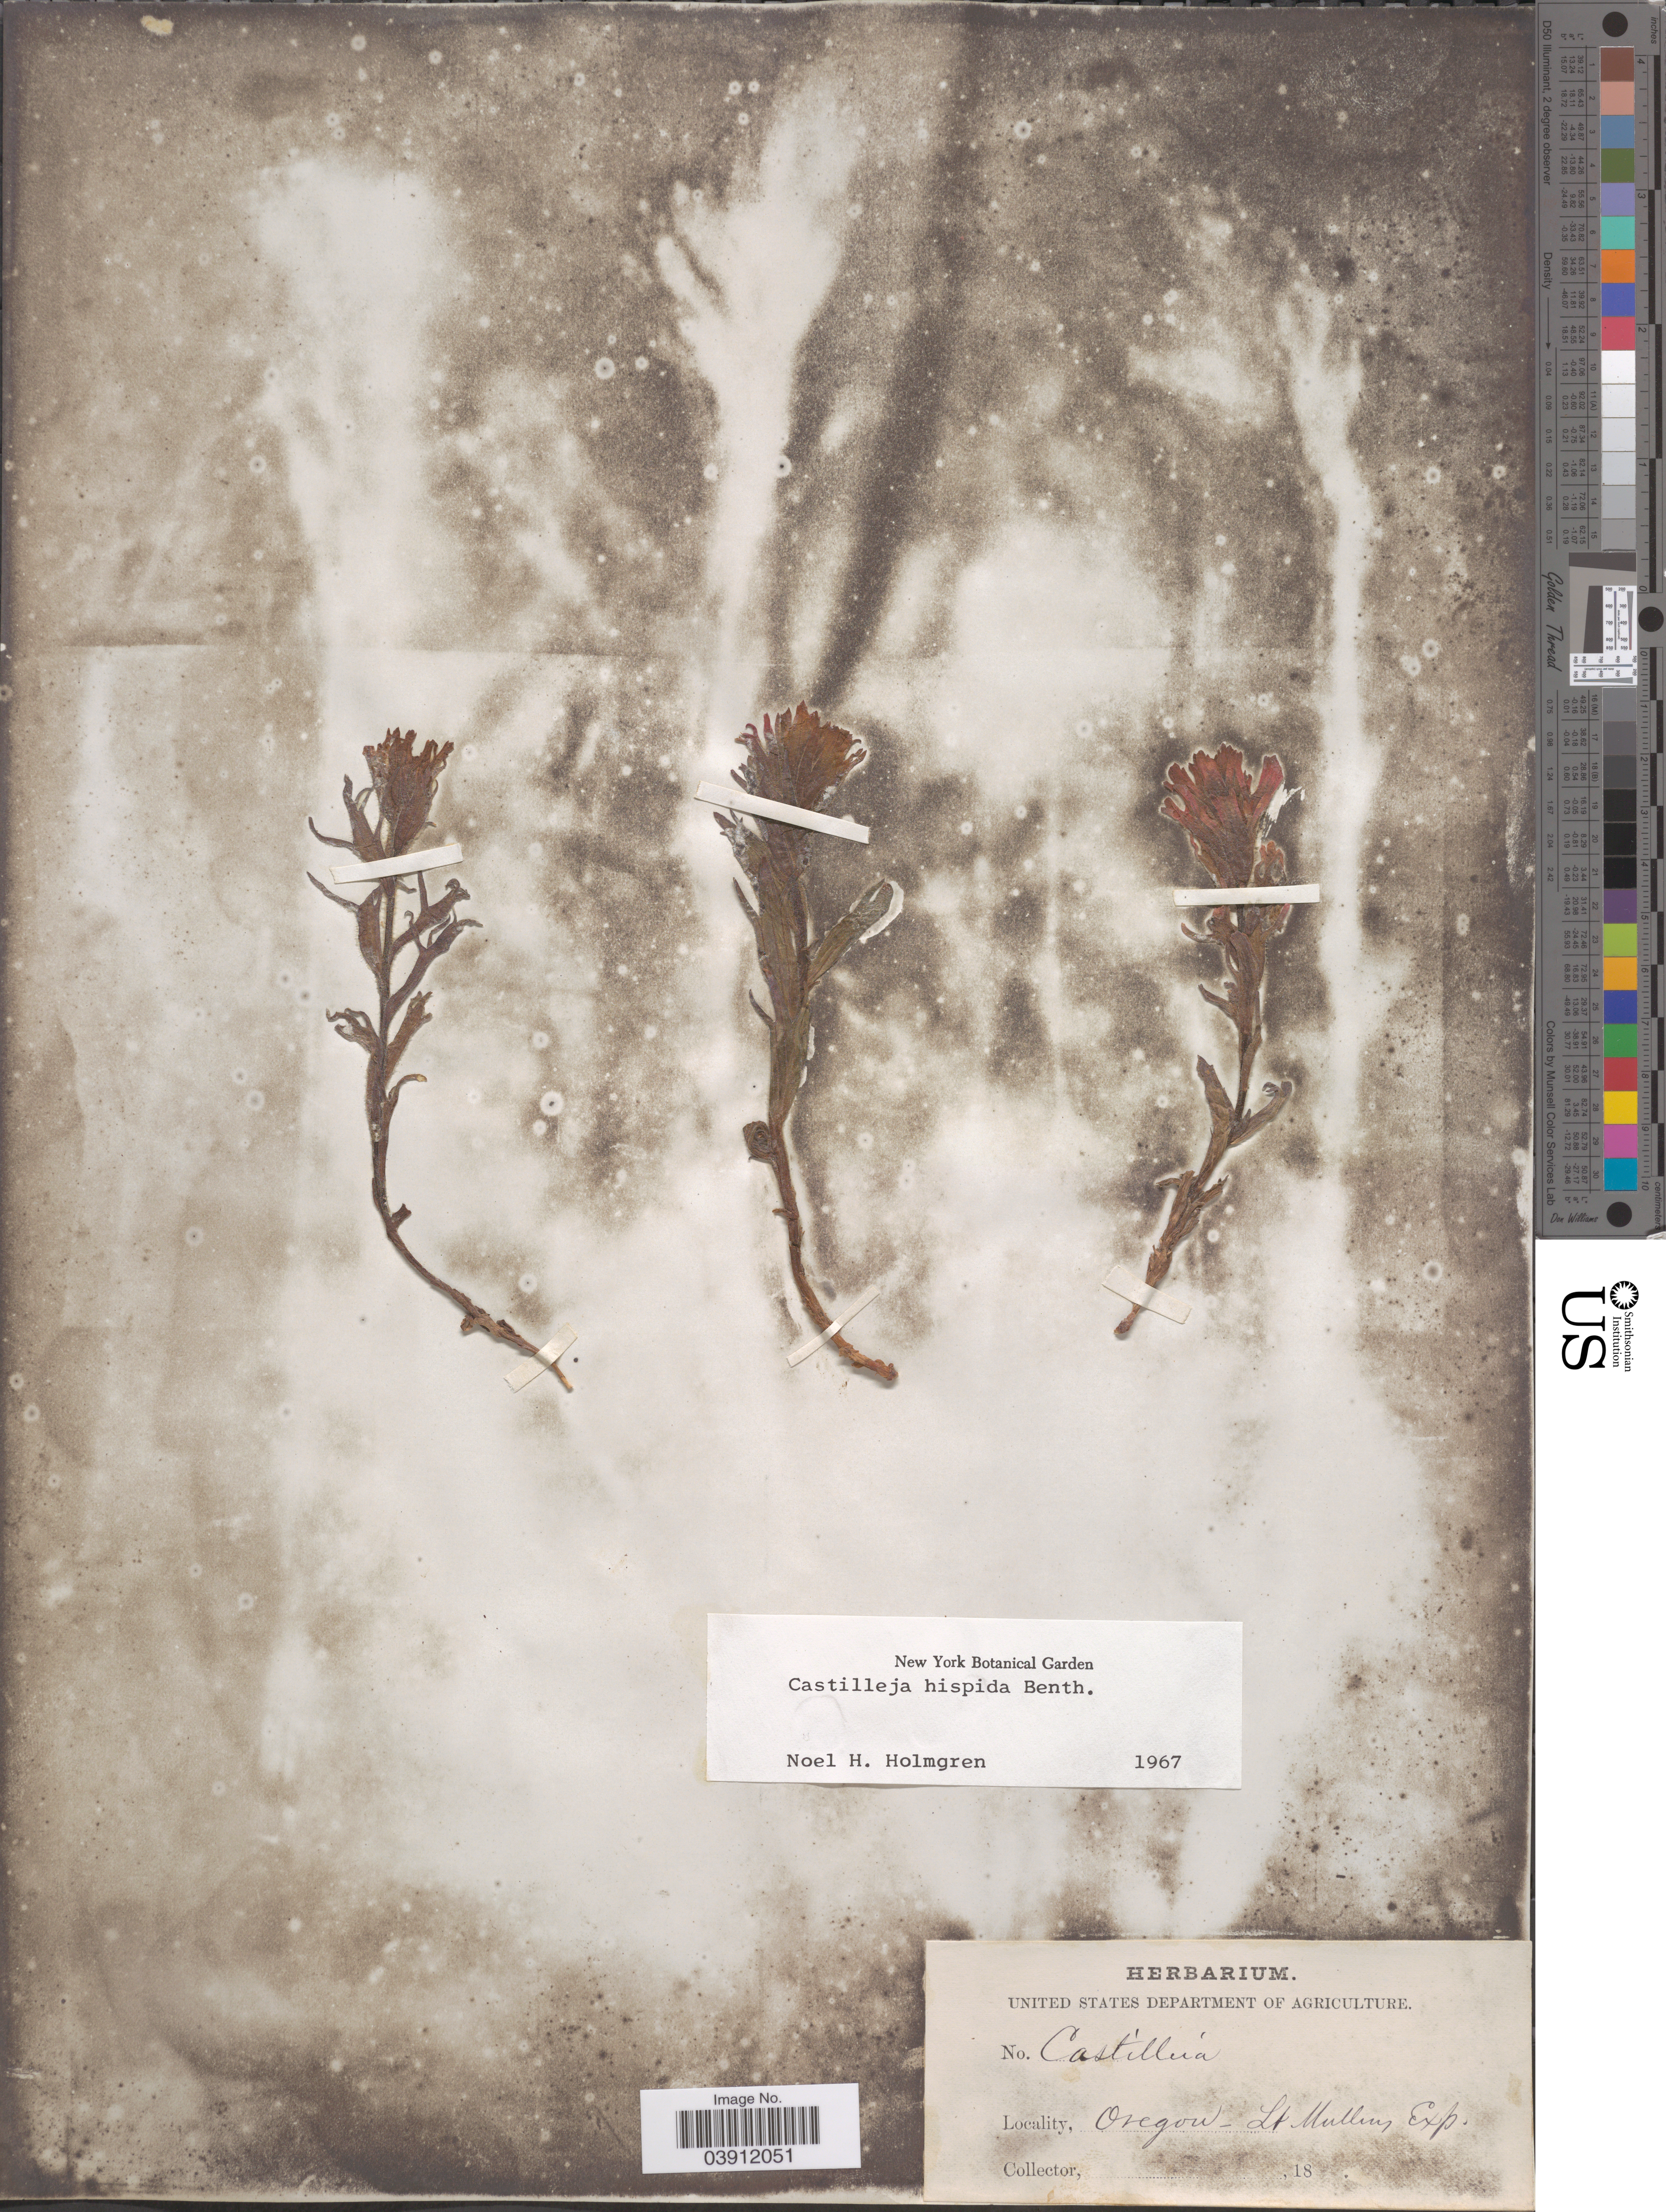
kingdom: Plantae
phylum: Tracheophyta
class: Magnoliopsida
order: Lamiales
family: Orobanchaceae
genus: Castilleja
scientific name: Castilleja hispida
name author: Benth. ex Hook.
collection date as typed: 18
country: United States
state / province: Oregon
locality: Lt Mullins Exp.